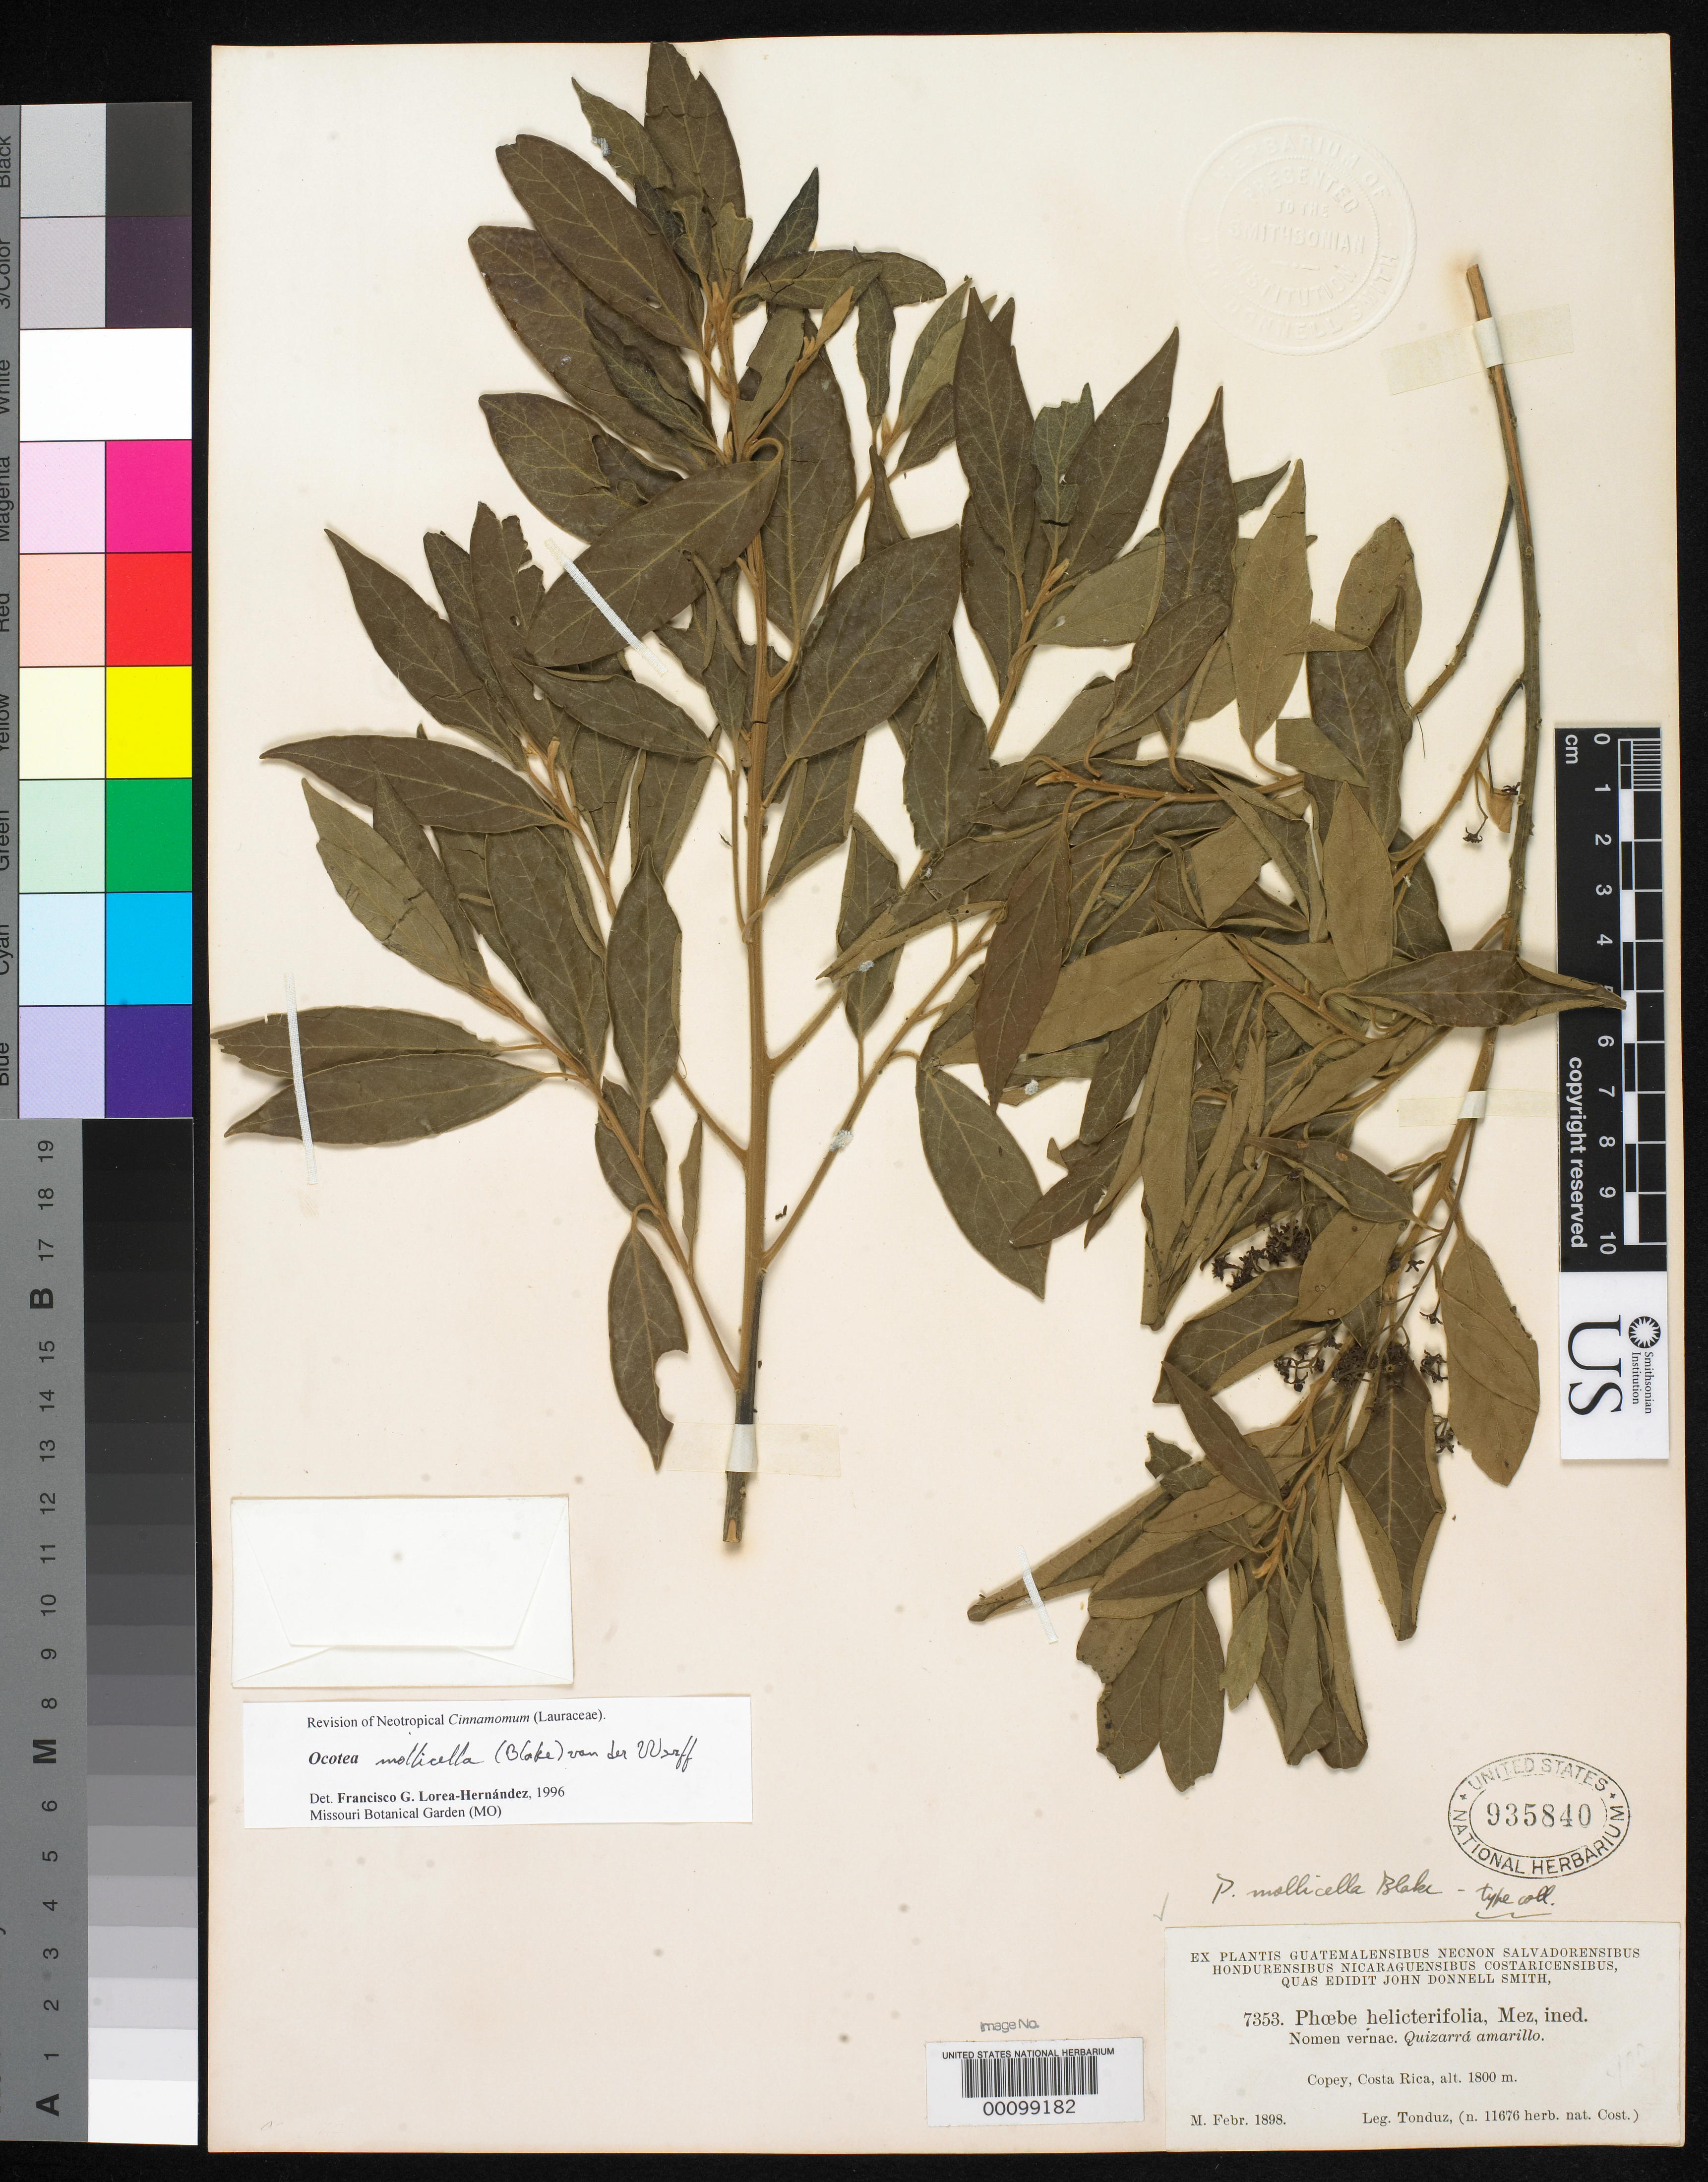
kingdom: Plantae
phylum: Tracheophyta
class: Magnoliopsida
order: Laurales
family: Lauraceae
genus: Phoebe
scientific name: Phoebe mollicella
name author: S.F. Blake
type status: Isotype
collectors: A. Tonduz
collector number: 11676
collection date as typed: Feb 1898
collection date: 1898-02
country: Costa Rica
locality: Copey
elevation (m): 1800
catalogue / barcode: US 935840